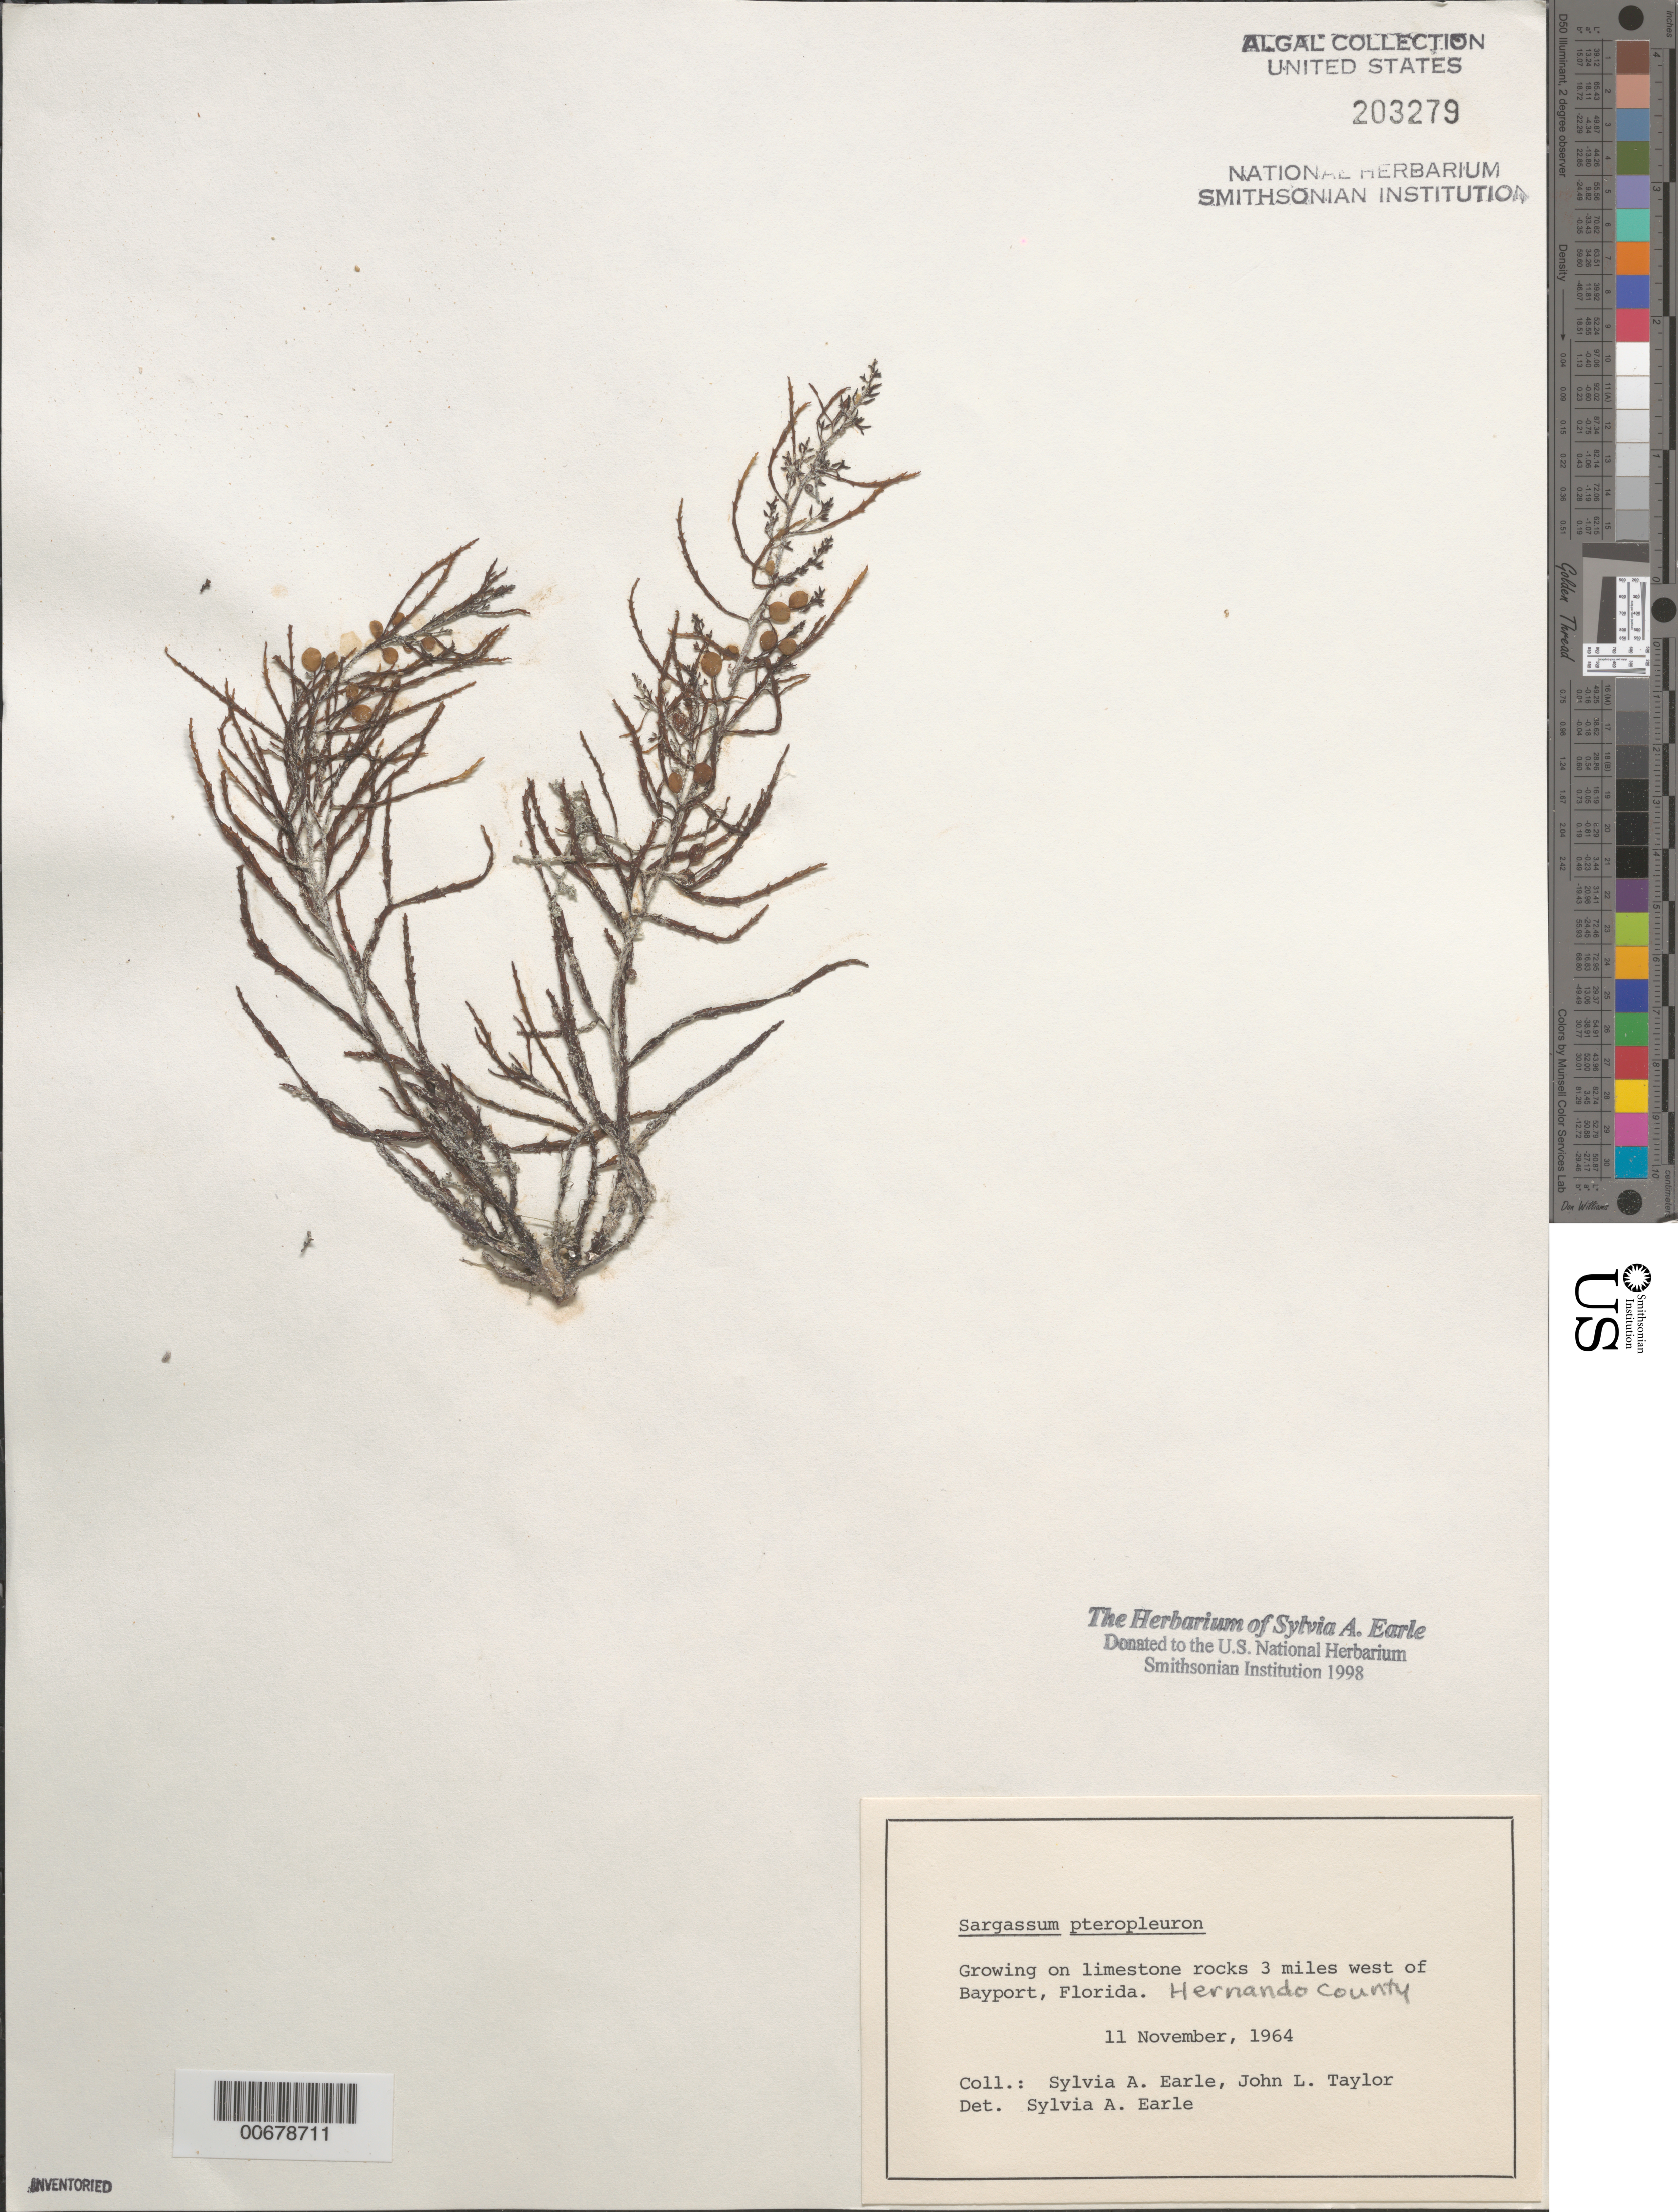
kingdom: Chromista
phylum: Ochrophyta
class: Phaeophyceae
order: Fucales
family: Sargassaceae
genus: Sargassum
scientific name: Sargassum pteropleuron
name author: Grunow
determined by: Earle, S. A.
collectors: S. A. Earle & J. L. Taylor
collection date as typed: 11 Nov 1964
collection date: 1964-11-11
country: United States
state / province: Florida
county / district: Hernando County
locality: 3 miles west of Bayport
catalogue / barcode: US 203279